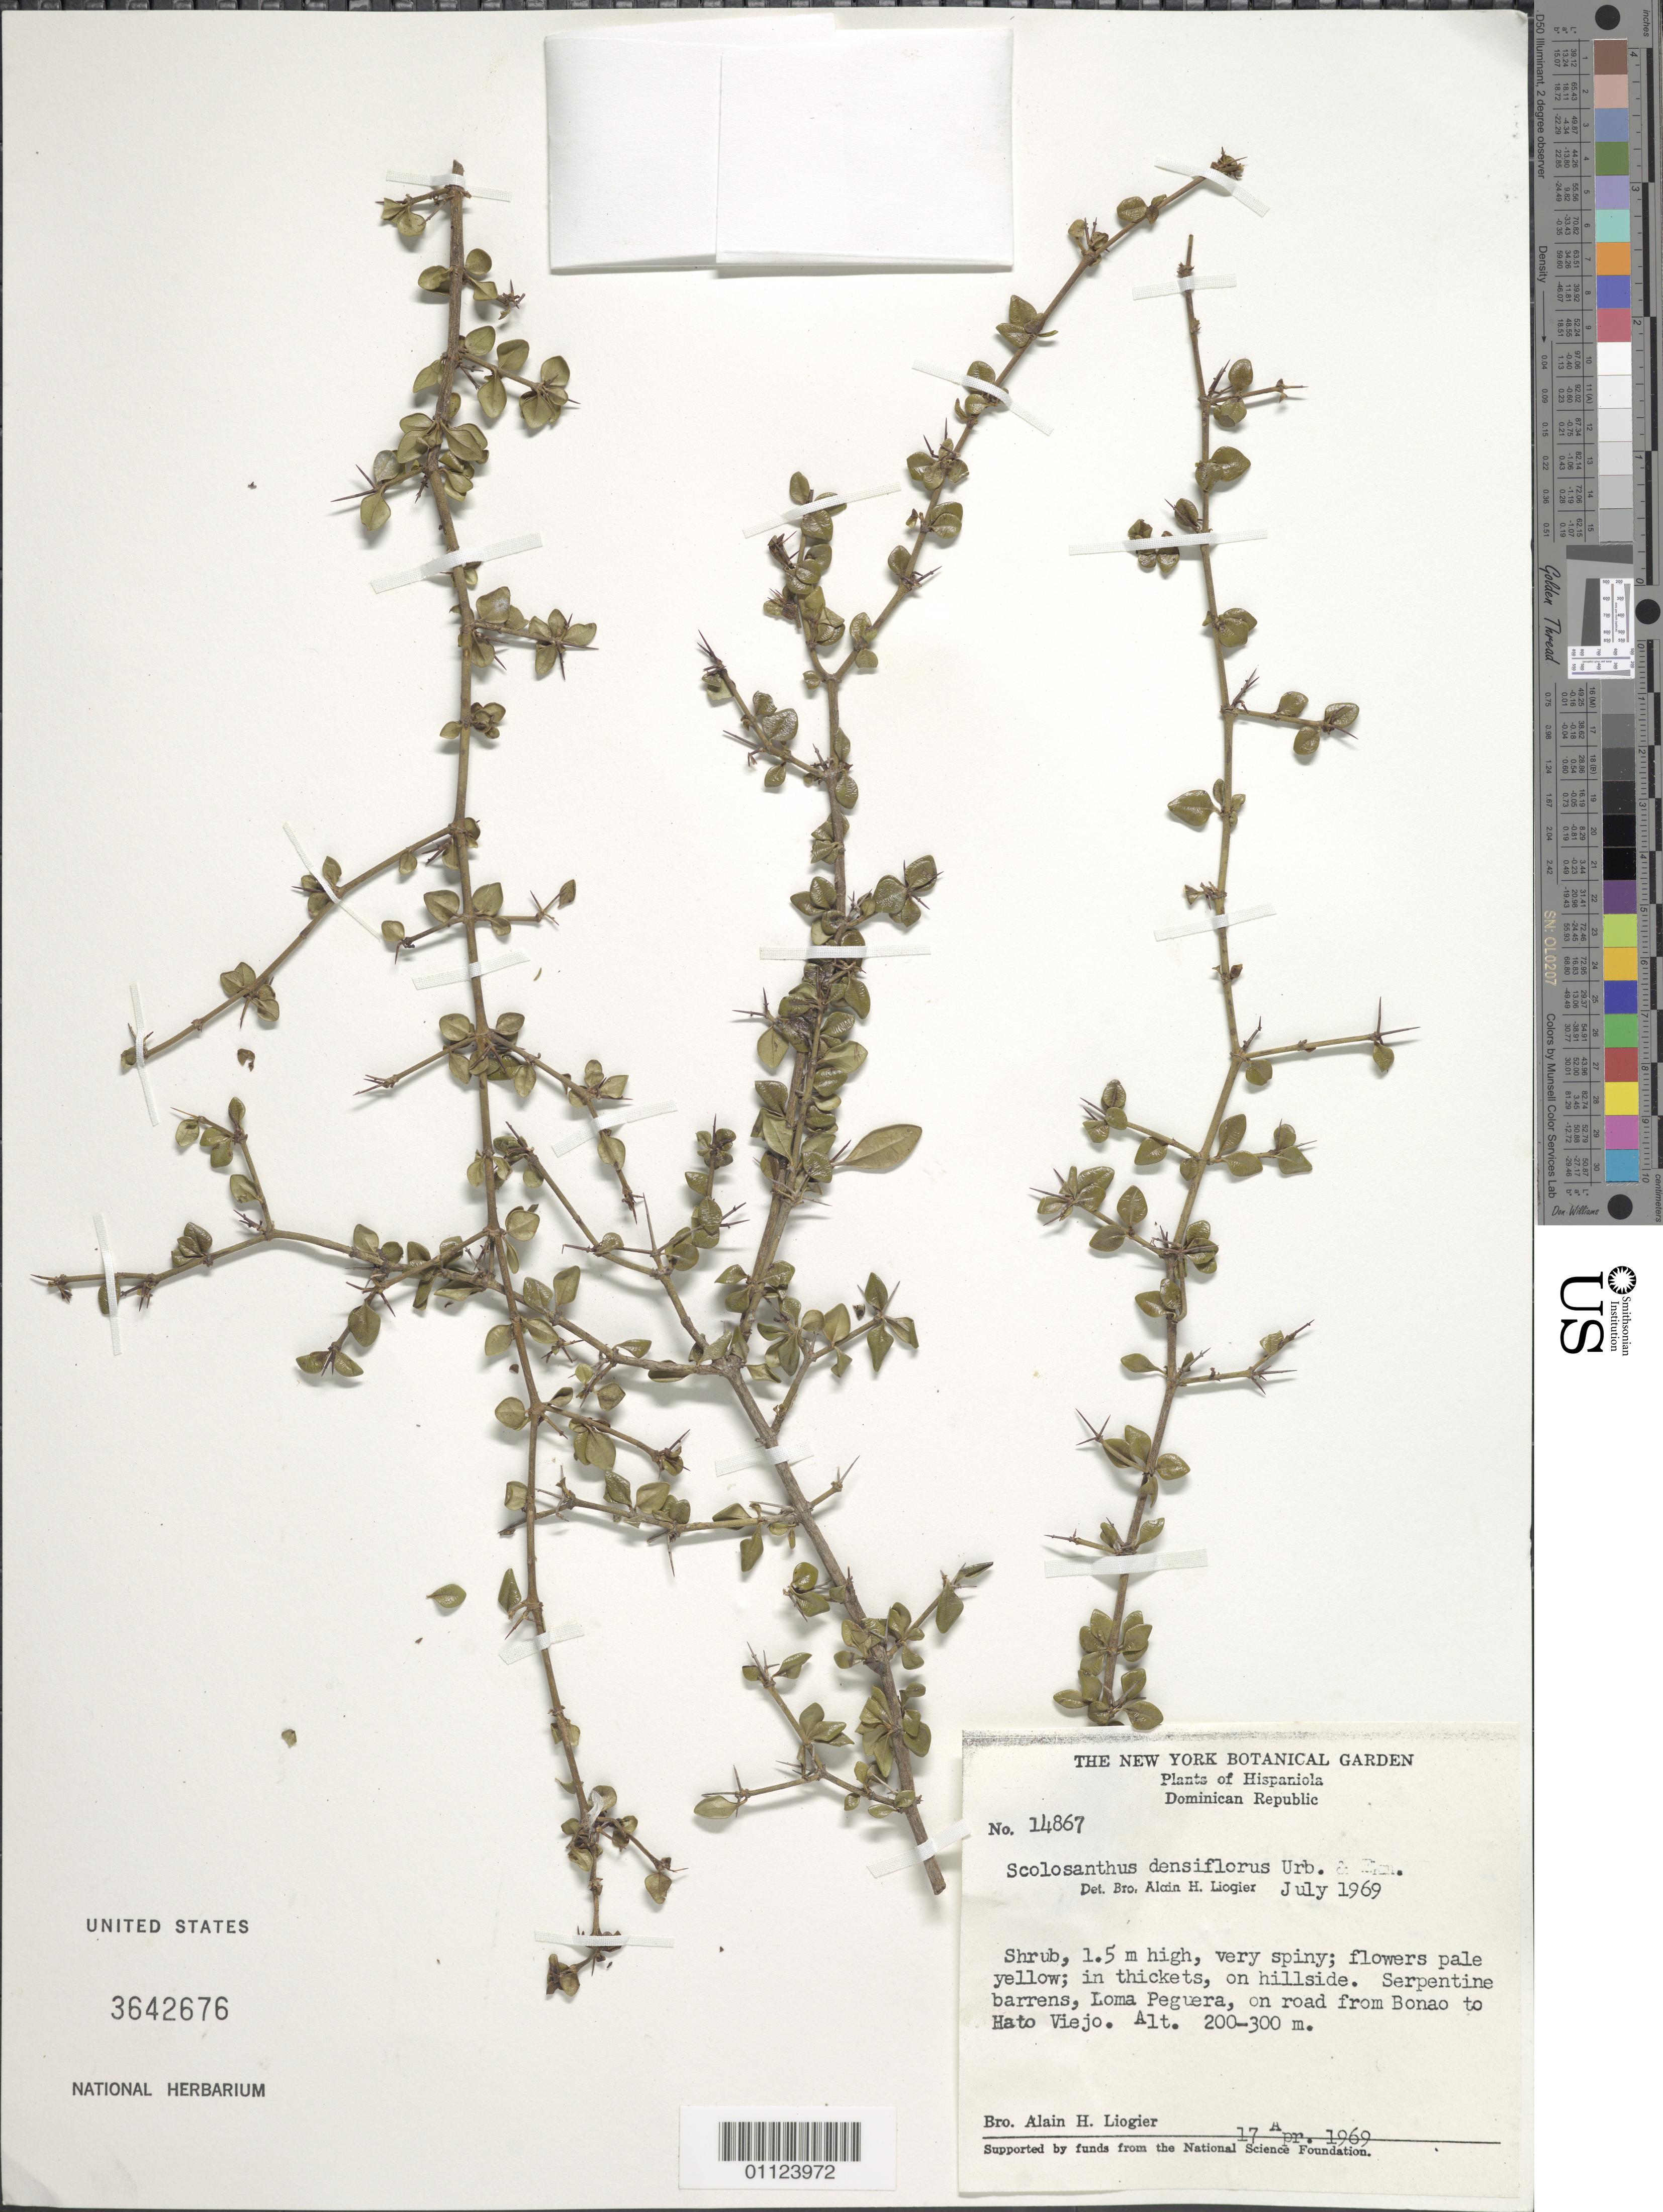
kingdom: Plantae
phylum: Tracheophyta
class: Magnoliopsida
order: Gentianales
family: Rubiaceae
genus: Scolosanthus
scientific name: Scolosanthus densiflorus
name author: Urb.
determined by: Liogier, Alain H.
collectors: A. H. Liogier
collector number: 14867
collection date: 1969-04-17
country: Dominican Republic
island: Hispaniola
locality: Loma Peguera, on road from Bonao to Hato Viejo.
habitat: Serpentine barrens; in thickets, on hillsides.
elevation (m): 200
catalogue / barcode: US 3642676